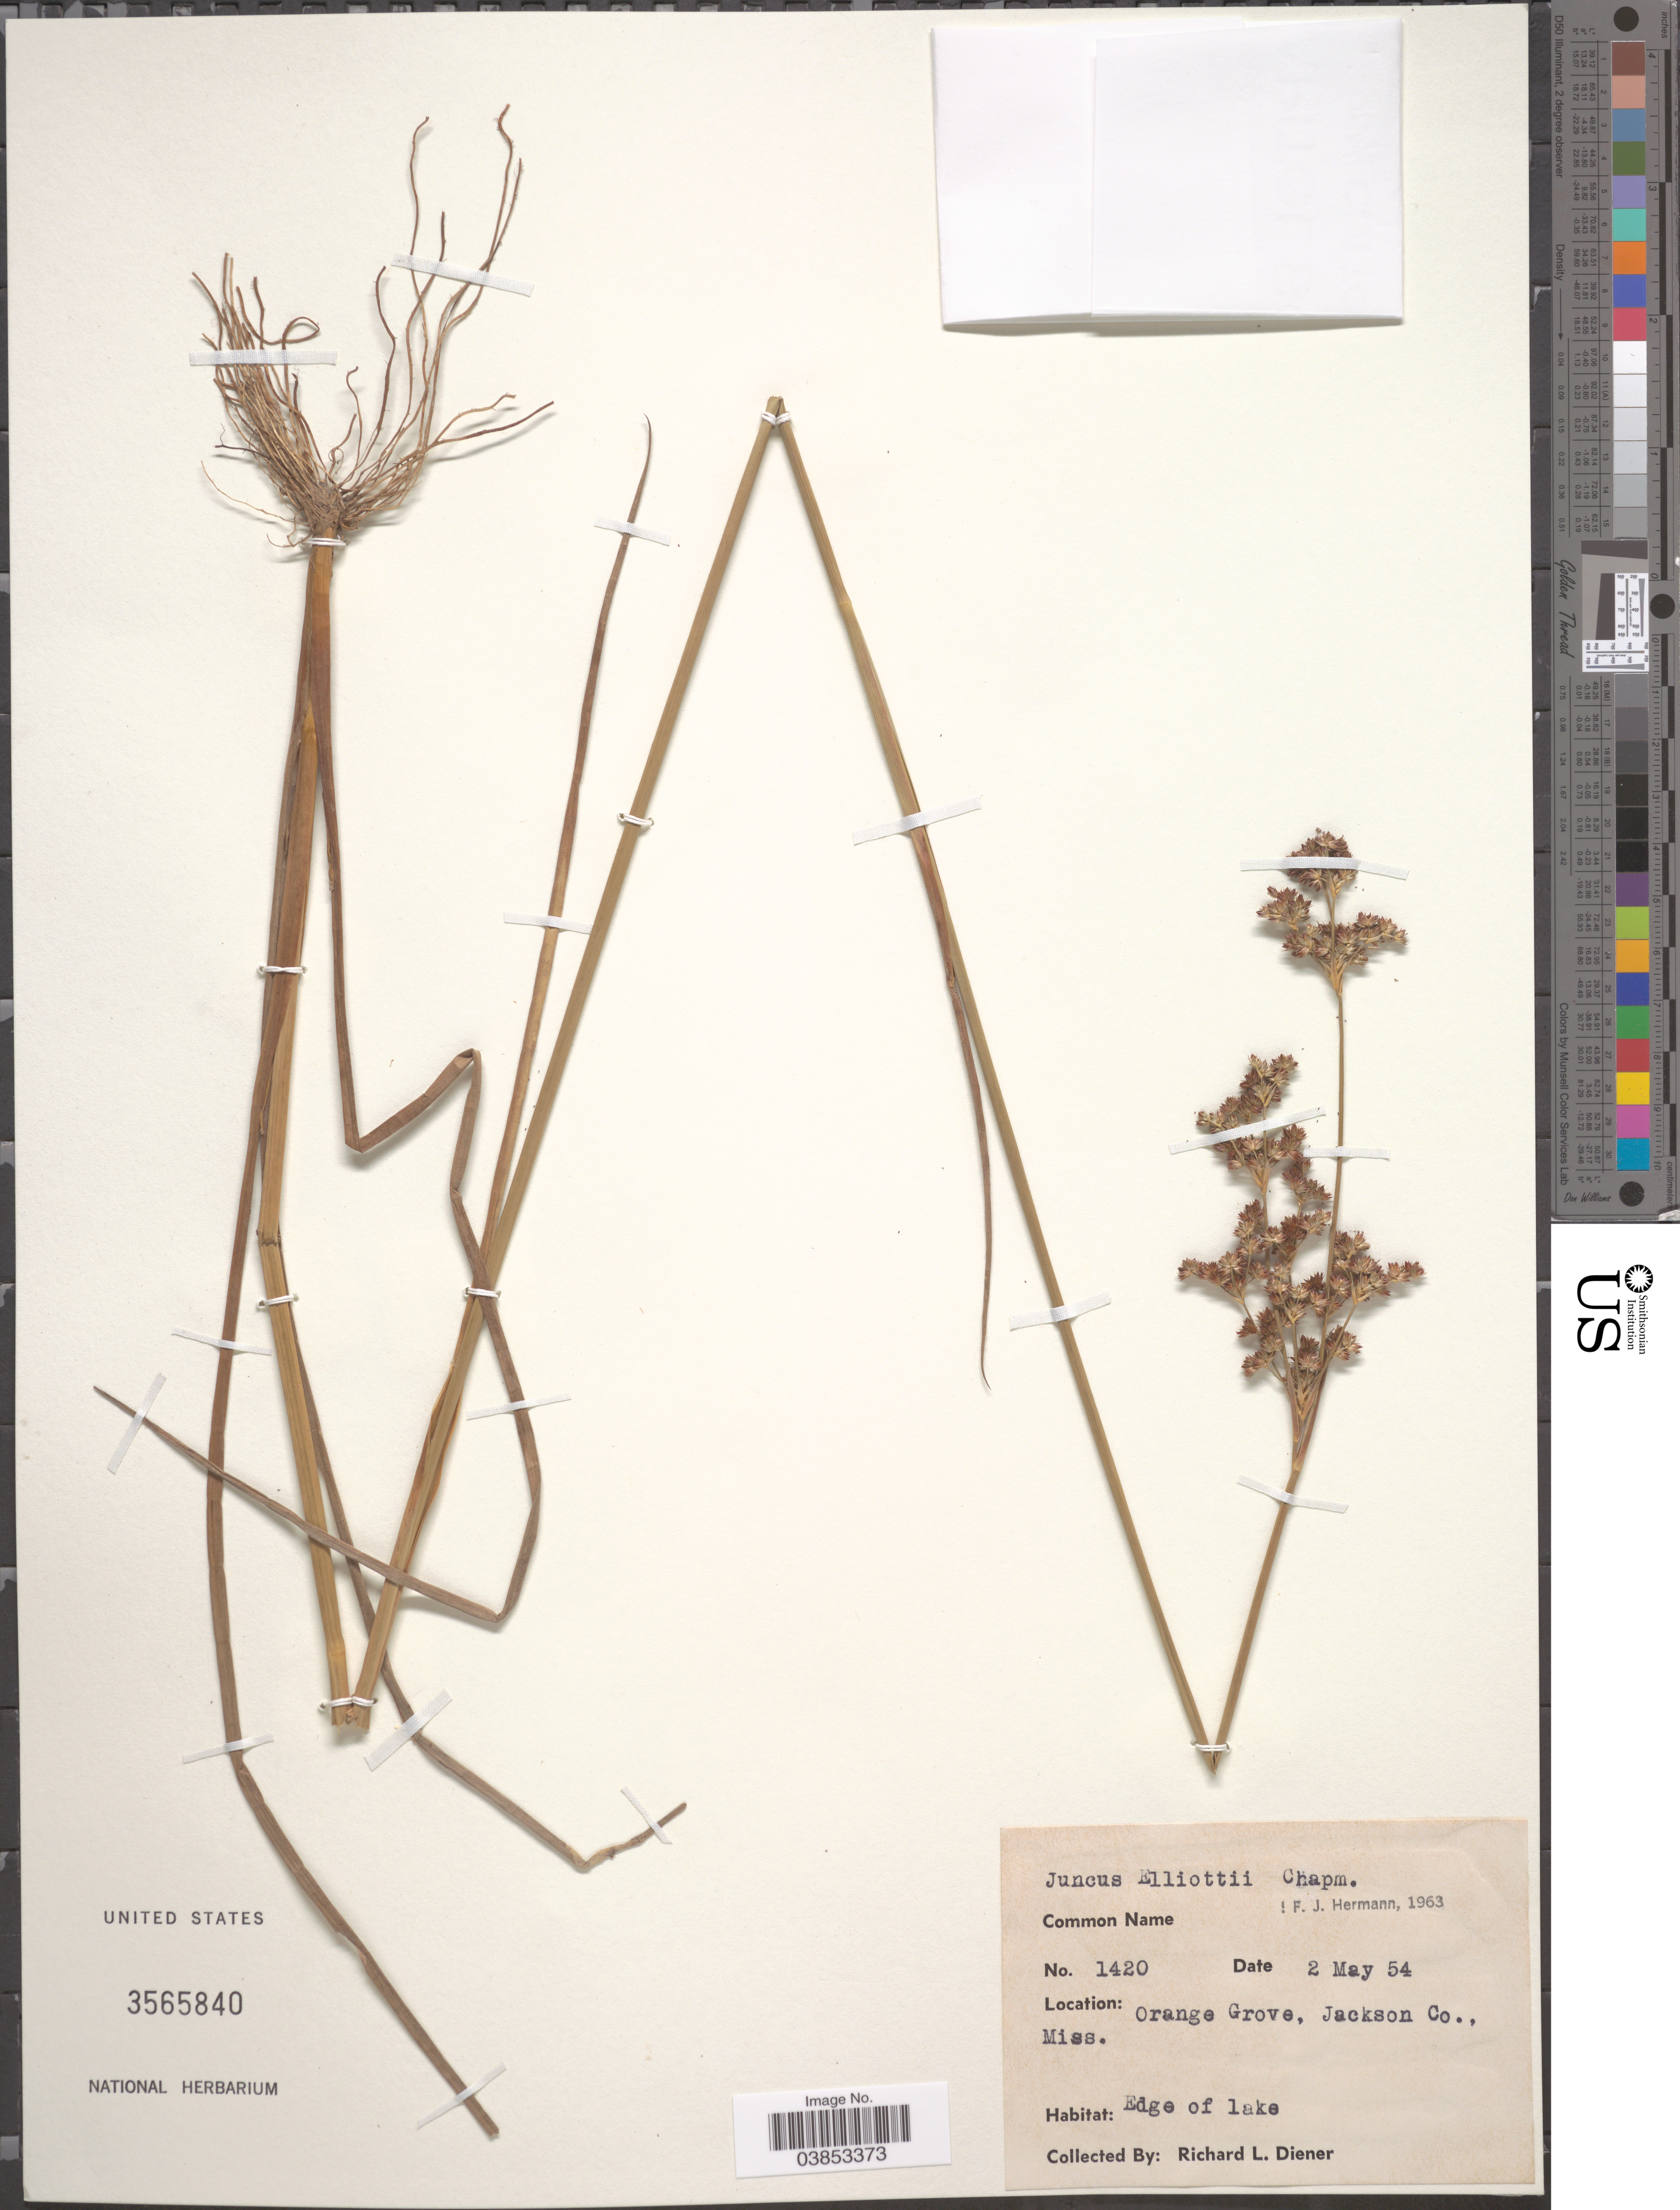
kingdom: Plantae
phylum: Tracheophyta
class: Liliopsida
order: Poales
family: Juncaceae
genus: Juncus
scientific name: Juncus elliottii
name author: Chapm.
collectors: R. Diener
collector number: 1420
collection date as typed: Transcribed d/m/y: 2/5/54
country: United States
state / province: Mississippi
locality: Orange Grove, Jackson Co. Edge of lake.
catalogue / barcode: US 3565840